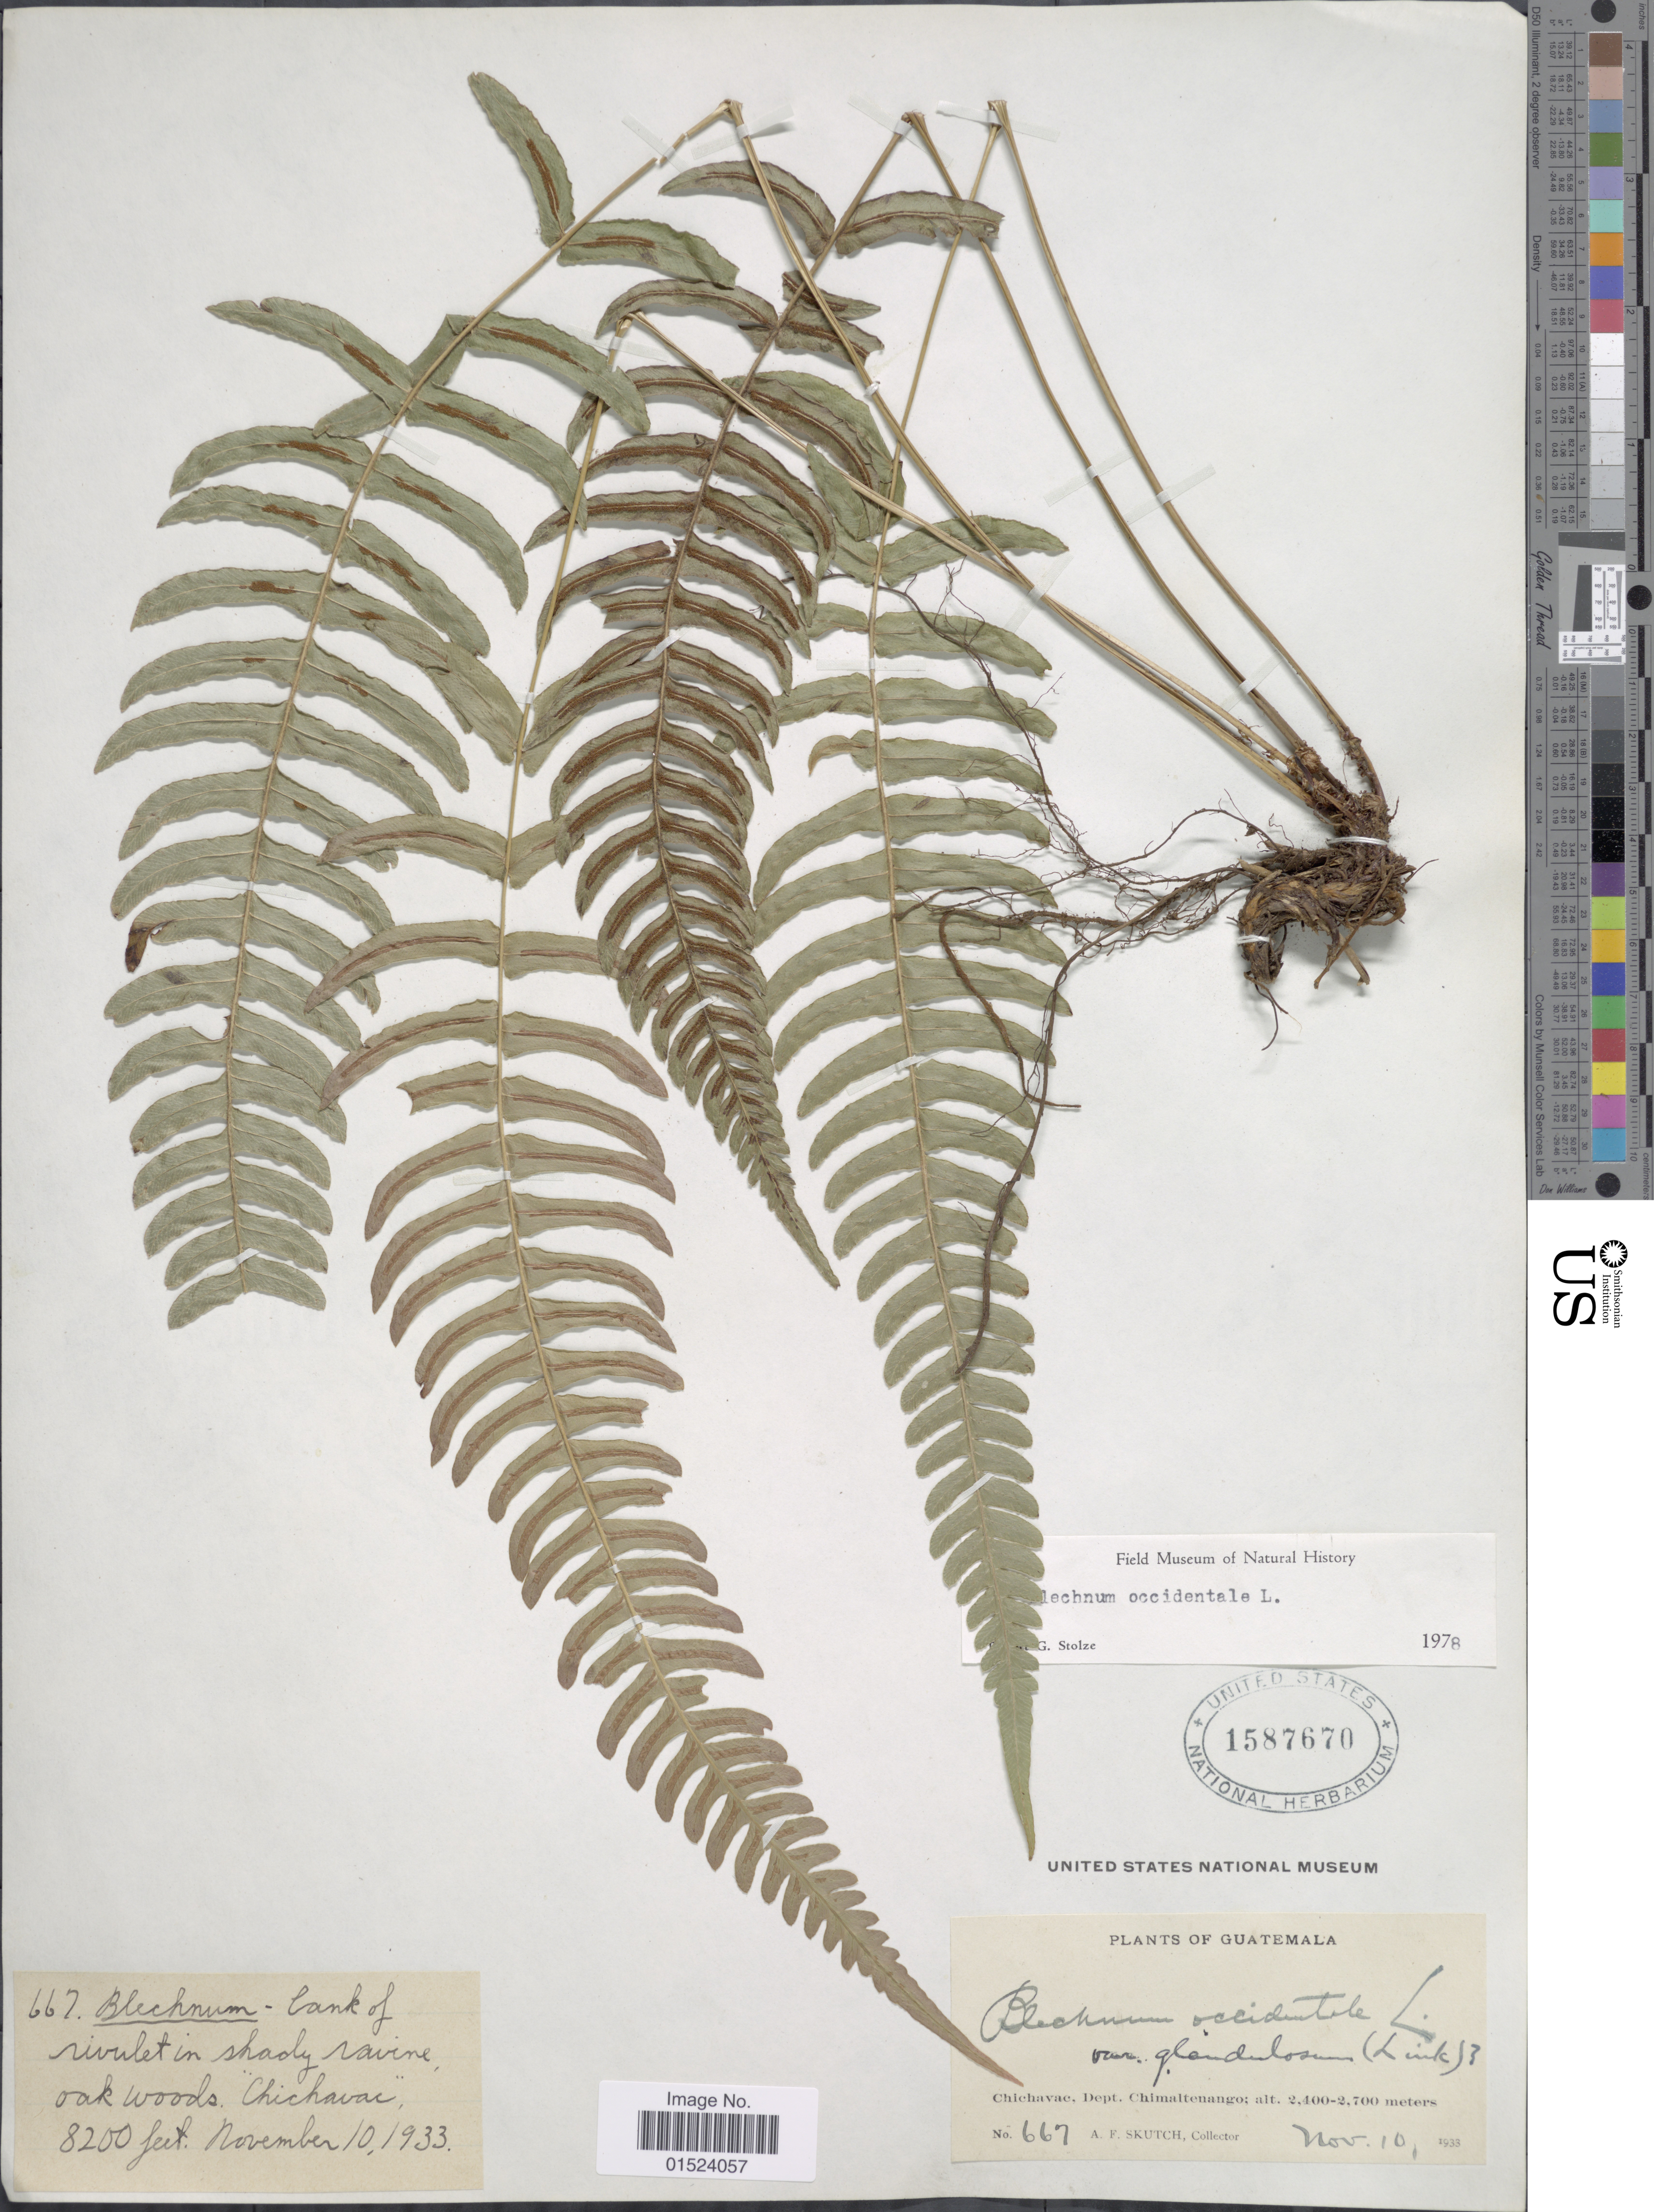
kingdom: Plantae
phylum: Tracheophyta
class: Polypodiopsida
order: Polypodiales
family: Blechnaceae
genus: Blechnum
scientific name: Blechnum glandulosum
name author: Link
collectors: A. F. Skutch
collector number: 667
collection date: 1933-11-10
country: Guatemala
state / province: Chimaltenango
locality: Chichavac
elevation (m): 2400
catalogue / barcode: US 1587670